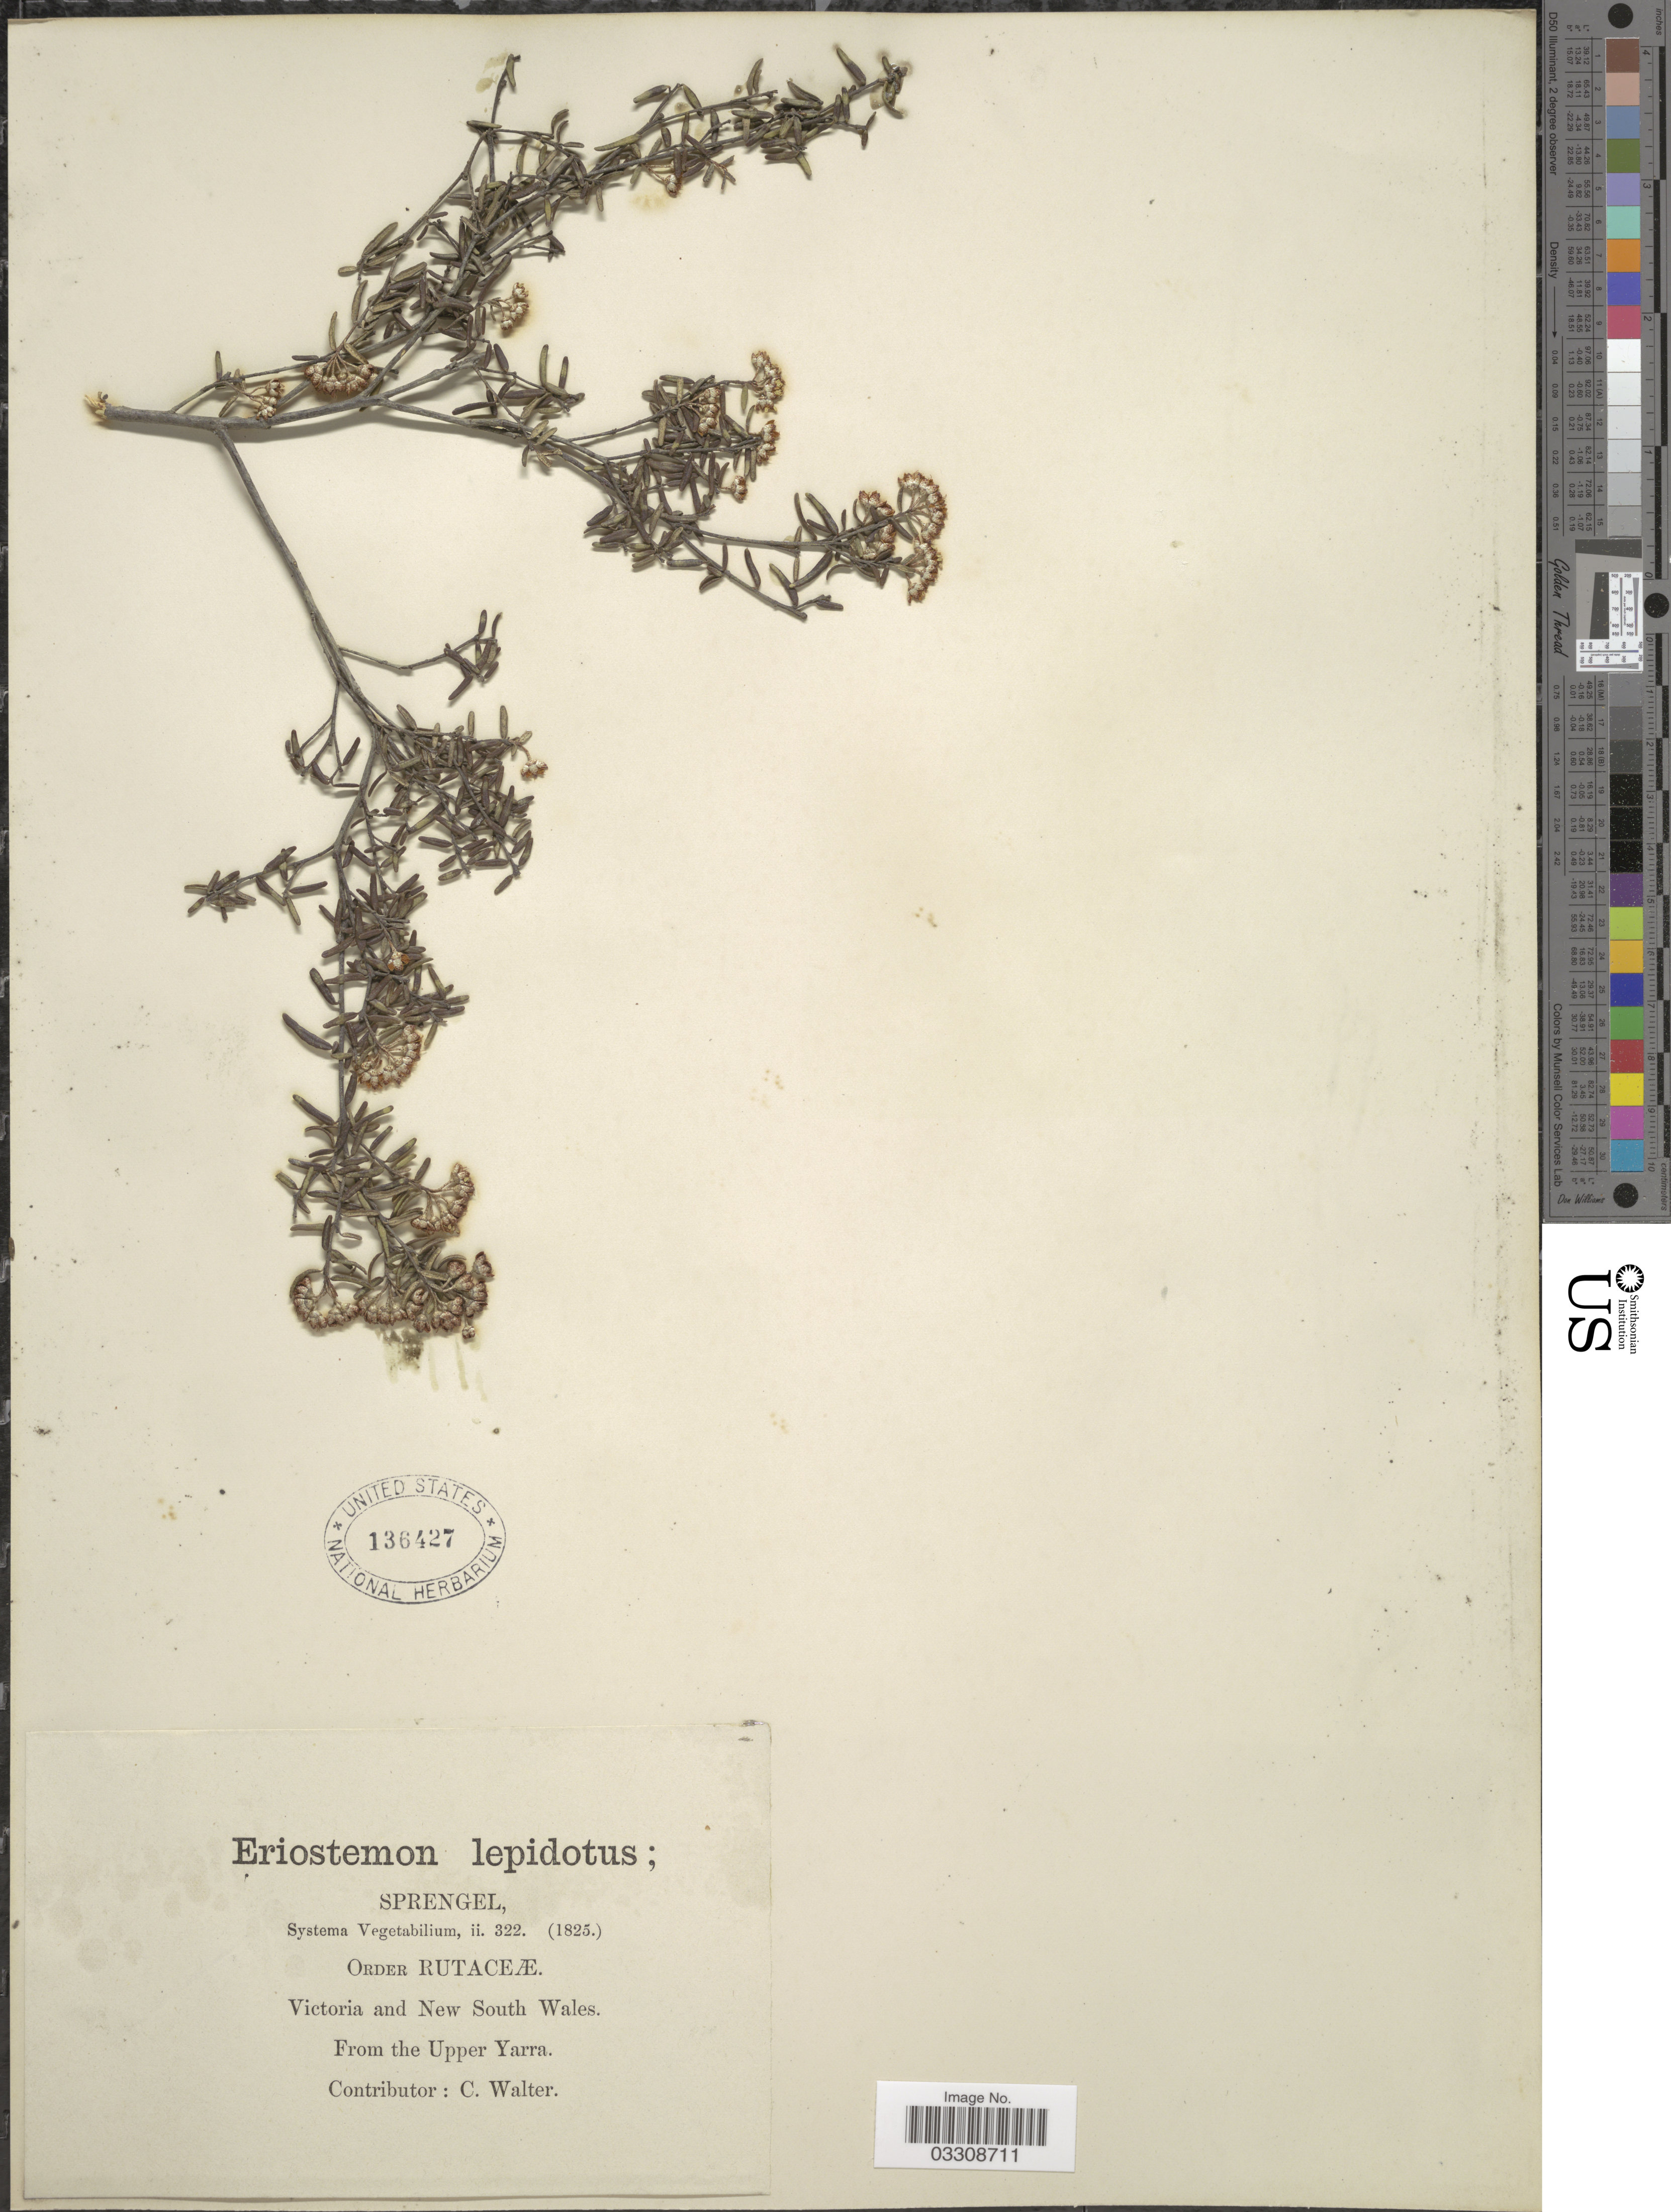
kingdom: Plantae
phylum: Tracheophyta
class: Magnoliopsida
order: Sapindales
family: Rutaceae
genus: Eriostemon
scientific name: Eriostemon lepidotus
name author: Spreng.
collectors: C. Walter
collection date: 1825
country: Australia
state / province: New South Wales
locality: Victoria, From the Upper Yarra.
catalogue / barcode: US 136427